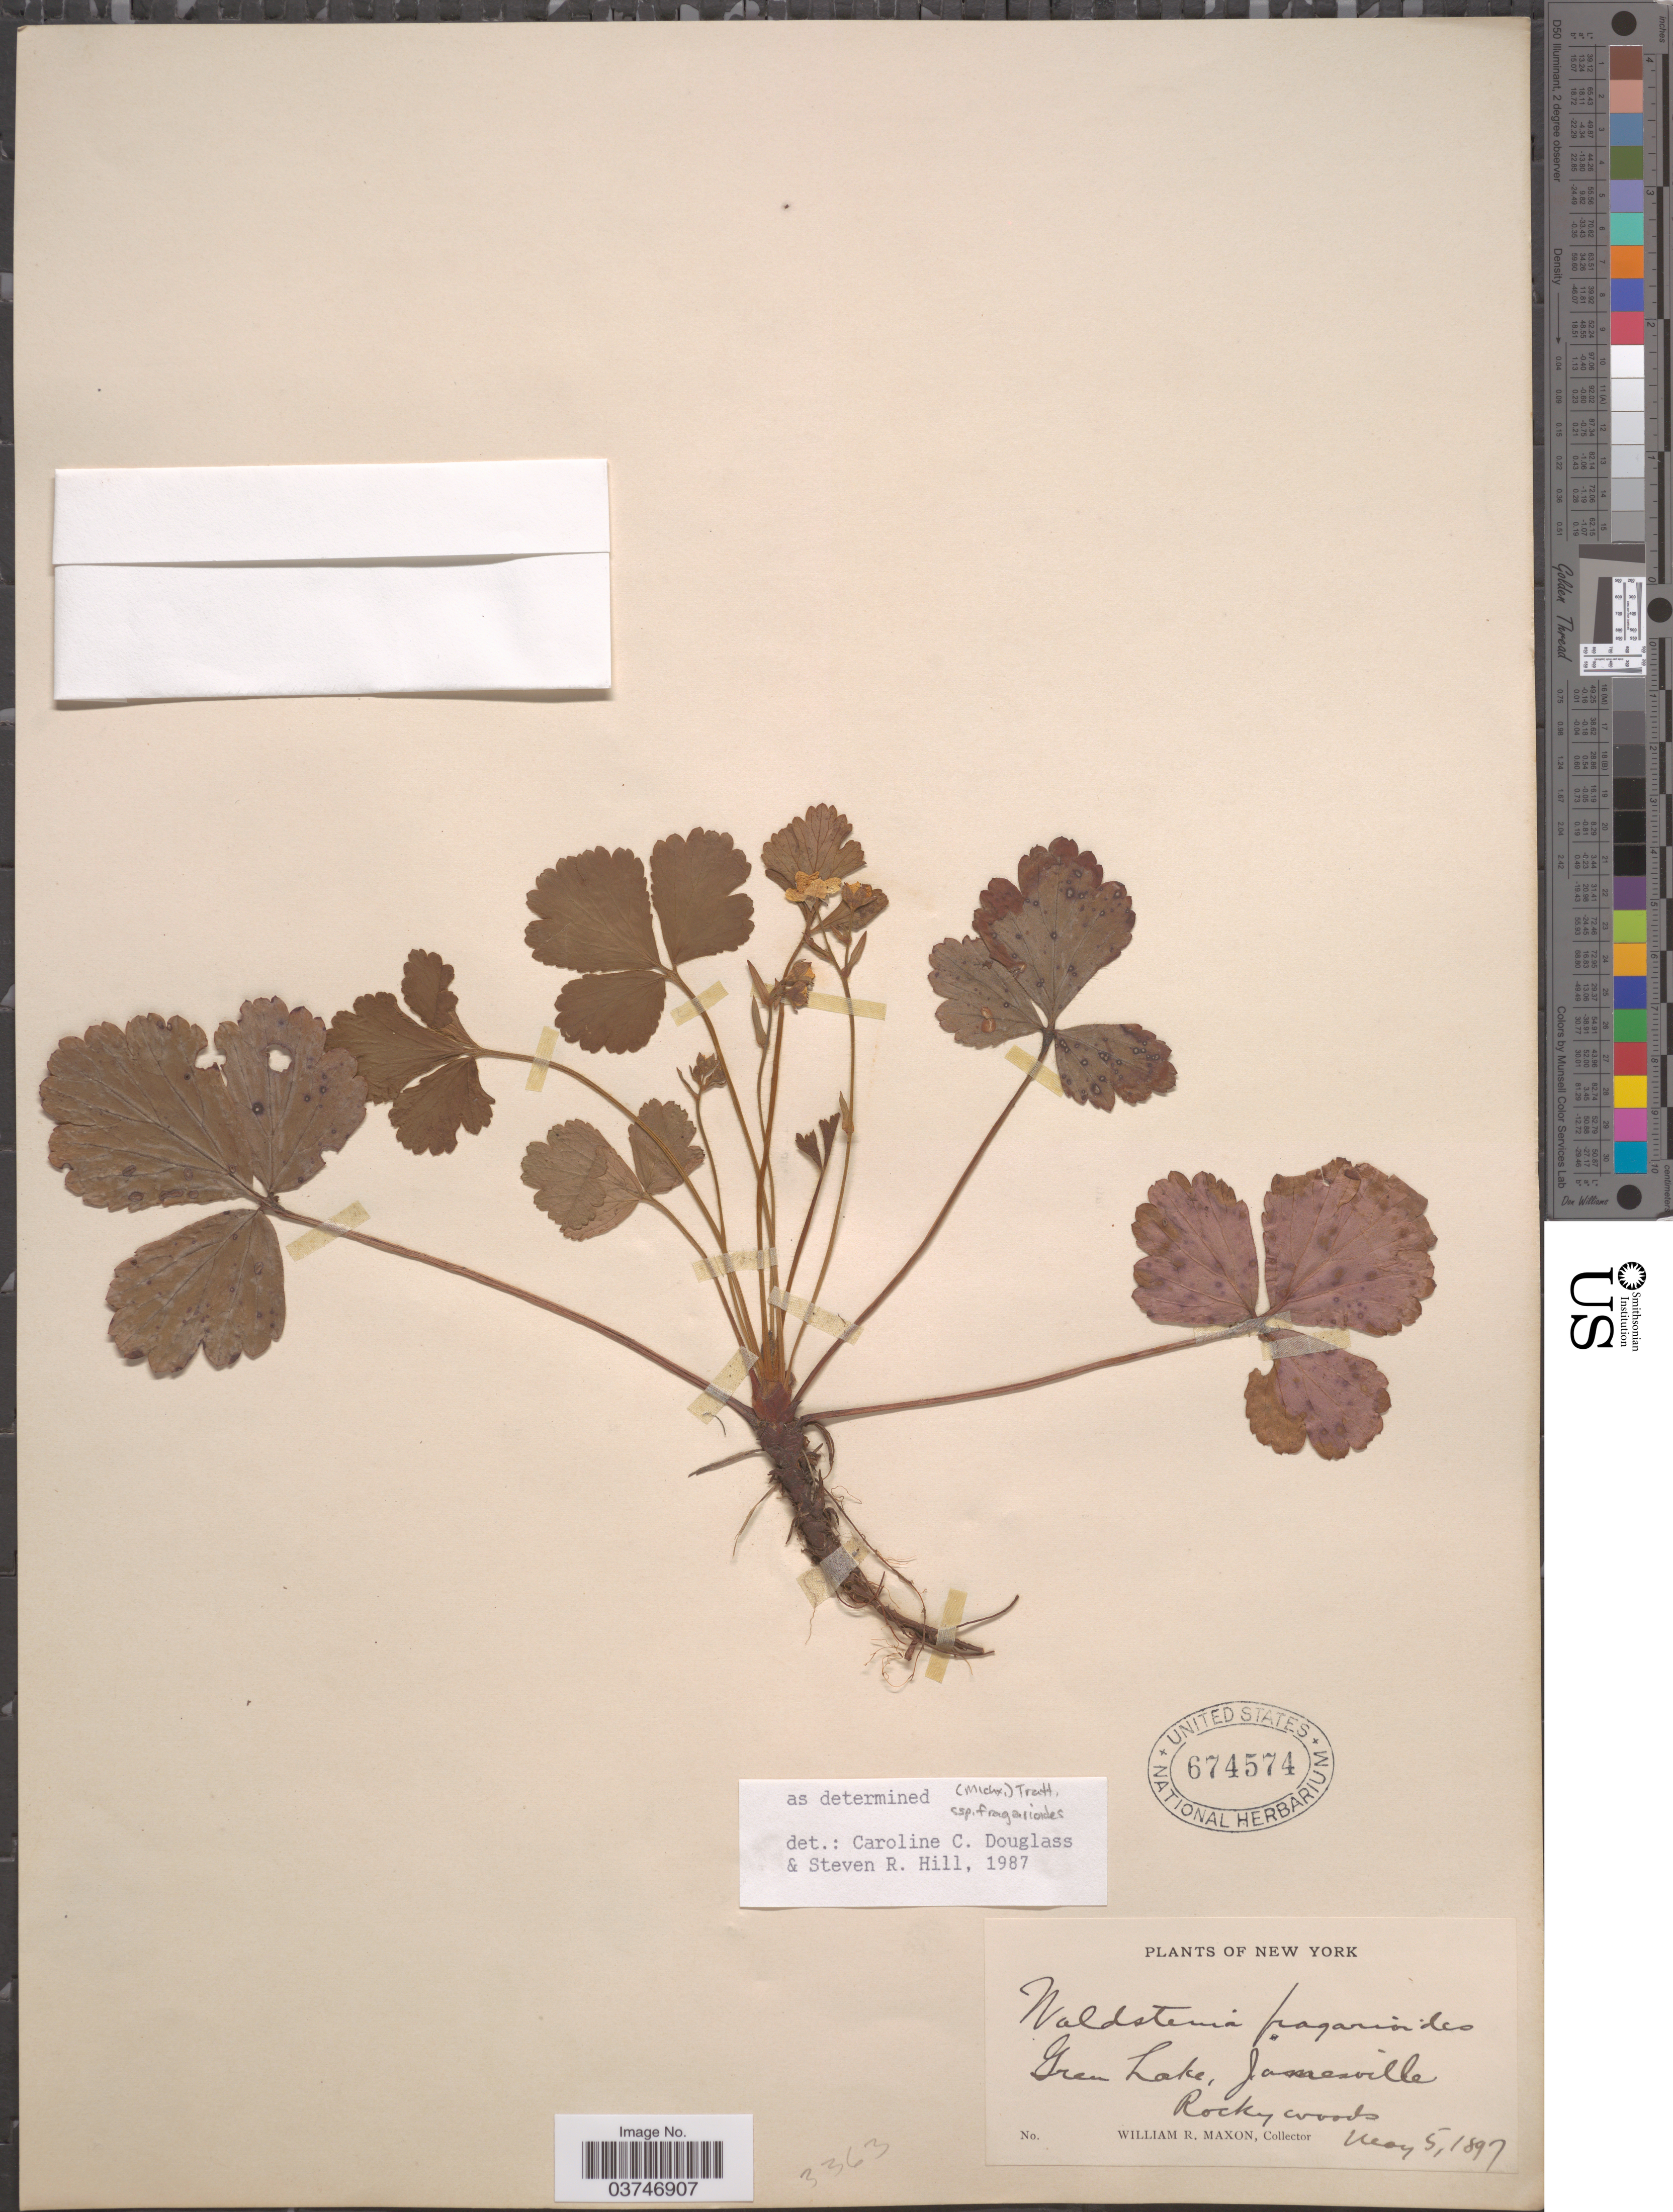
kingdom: Plantae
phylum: Tracheophyta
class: Magnoliopsida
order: Rosales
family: Rosaceae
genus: Waldsteinia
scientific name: Waldsteinia fragarioides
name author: (Michx.) Tratt.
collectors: W. R. Maxon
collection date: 1897-05-05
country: United States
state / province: New York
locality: Green Lake, Jamesville.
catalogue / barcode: US 674574